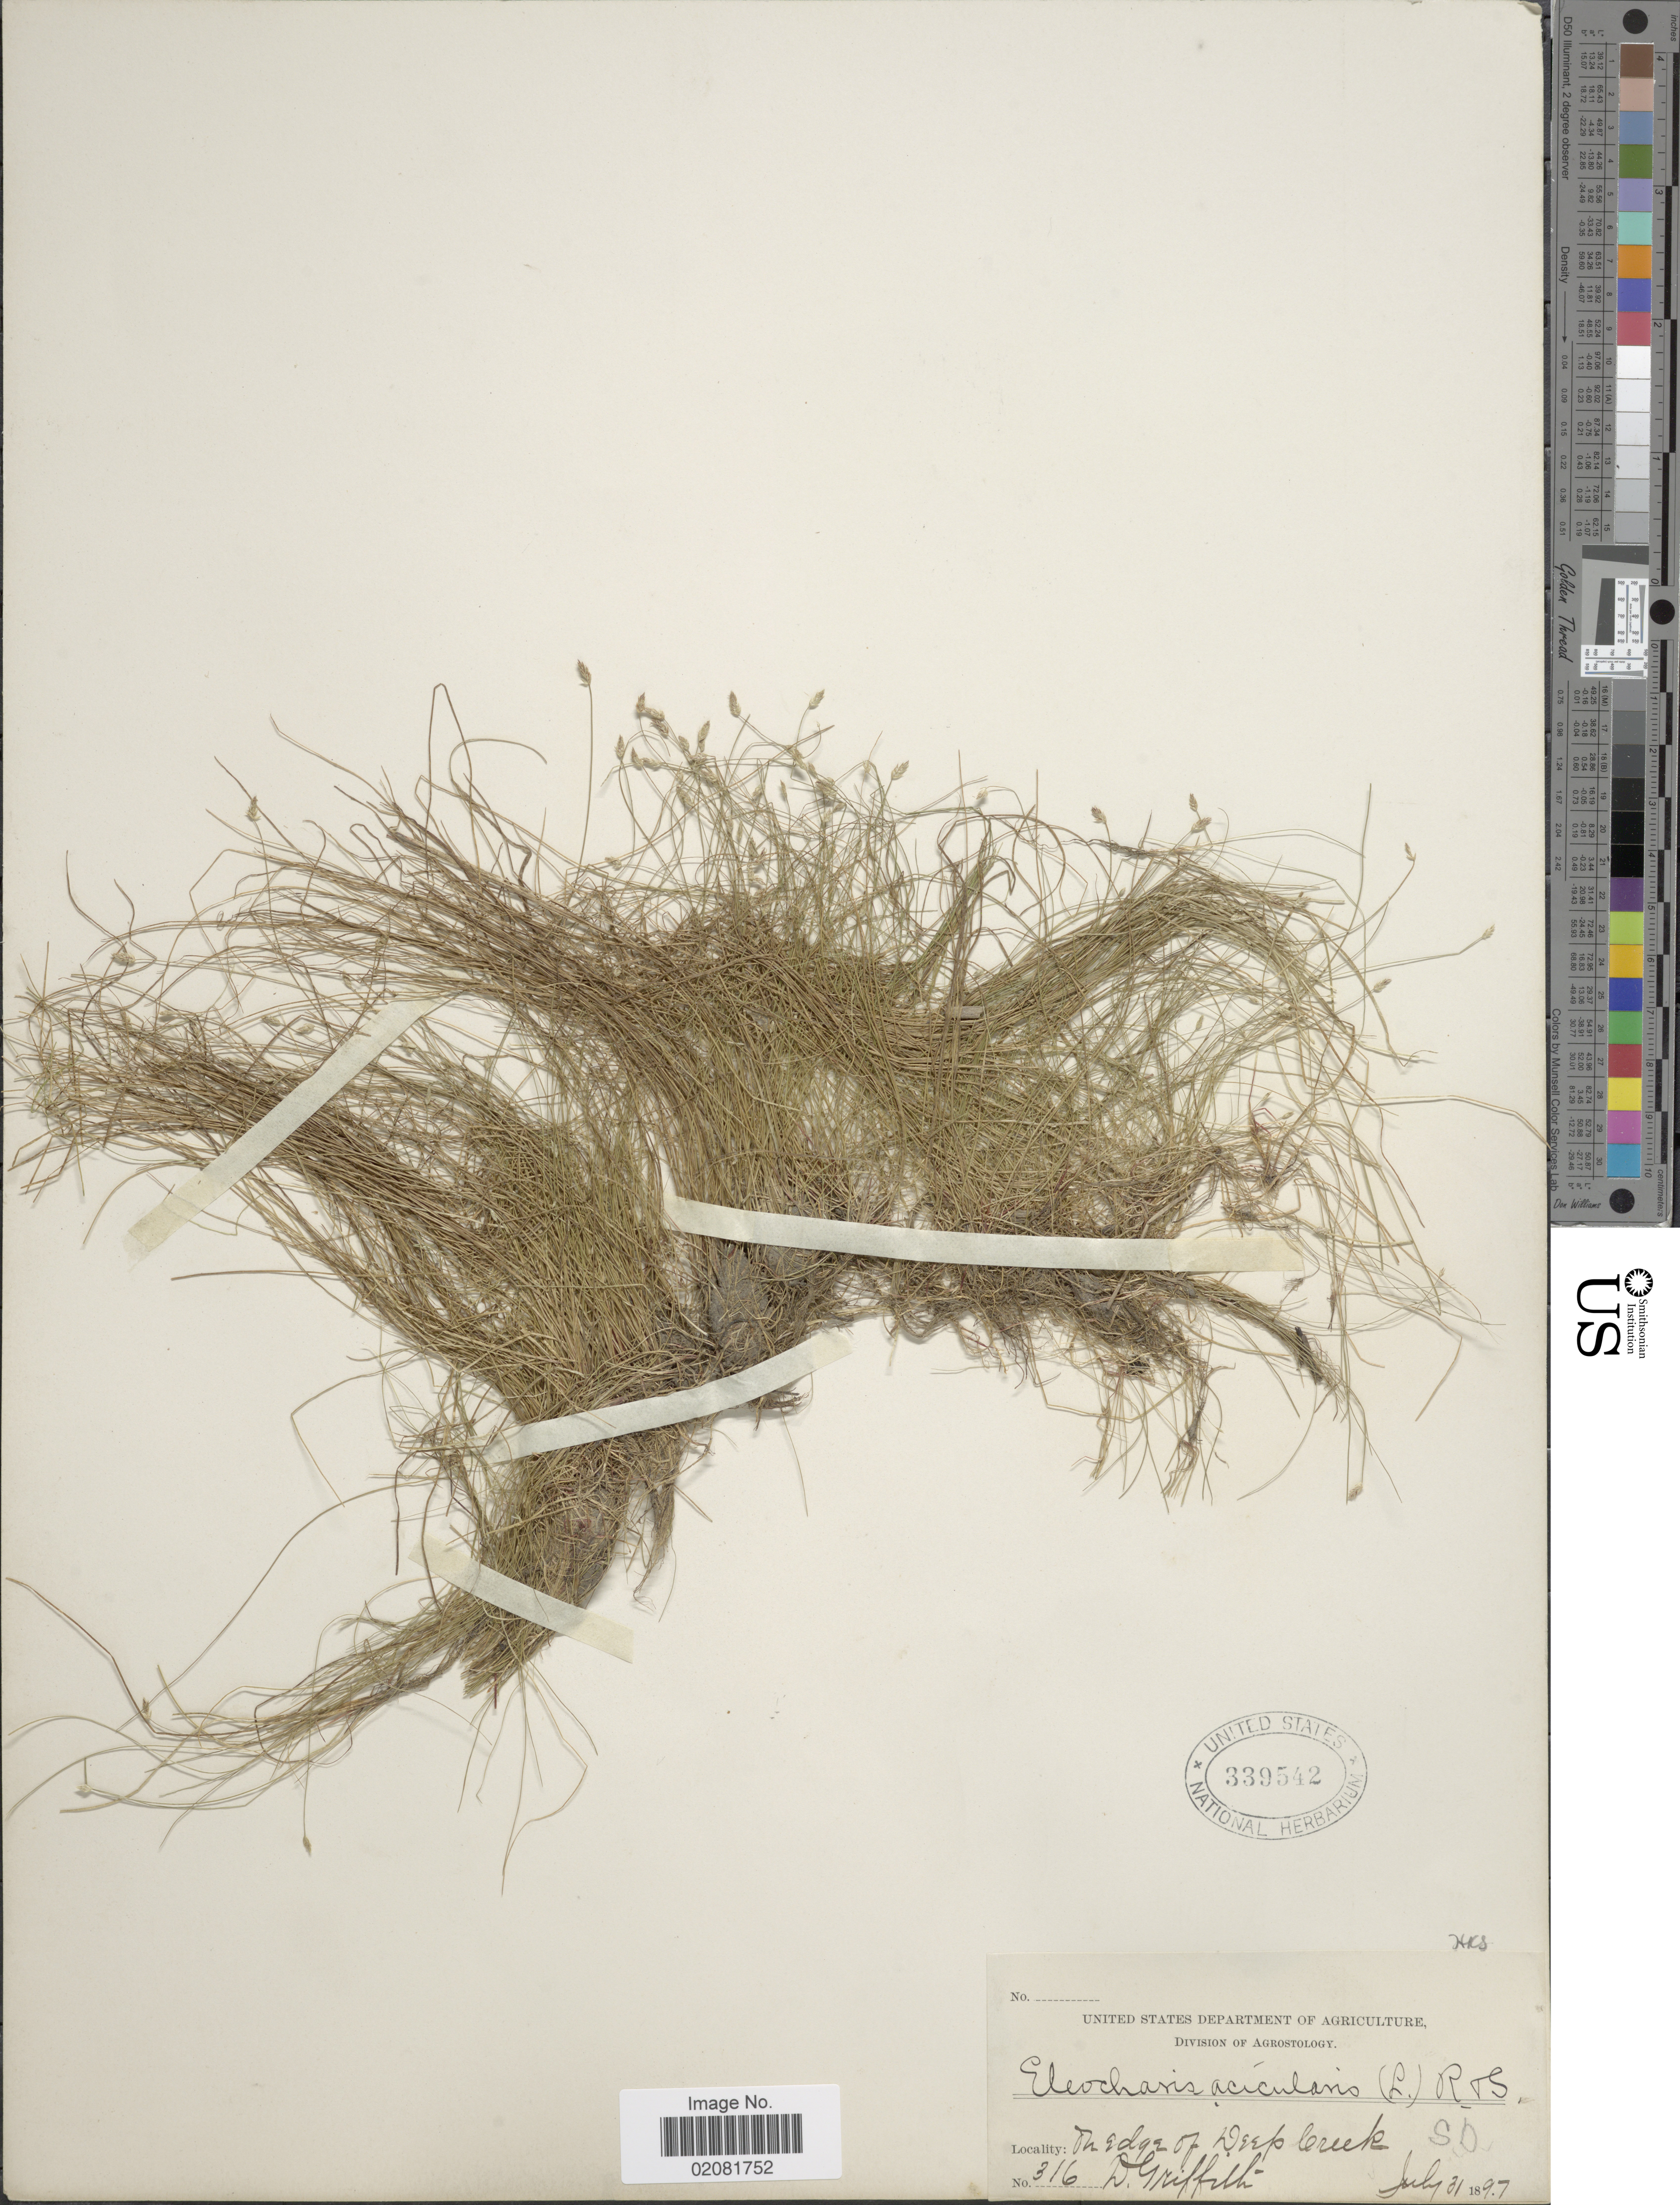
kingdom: Plantae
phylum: Tracheophyta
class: Liliopsida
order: Poales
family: Cyperaceae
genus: Eleocharis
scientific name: Eleocharis acicularis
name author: (L.) Roem. & Schult.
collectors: D. Griffiths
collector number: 316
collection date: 1897-07-31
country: United States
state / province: South Dakota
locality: On edge of Deep Creek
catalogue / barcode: US 339542